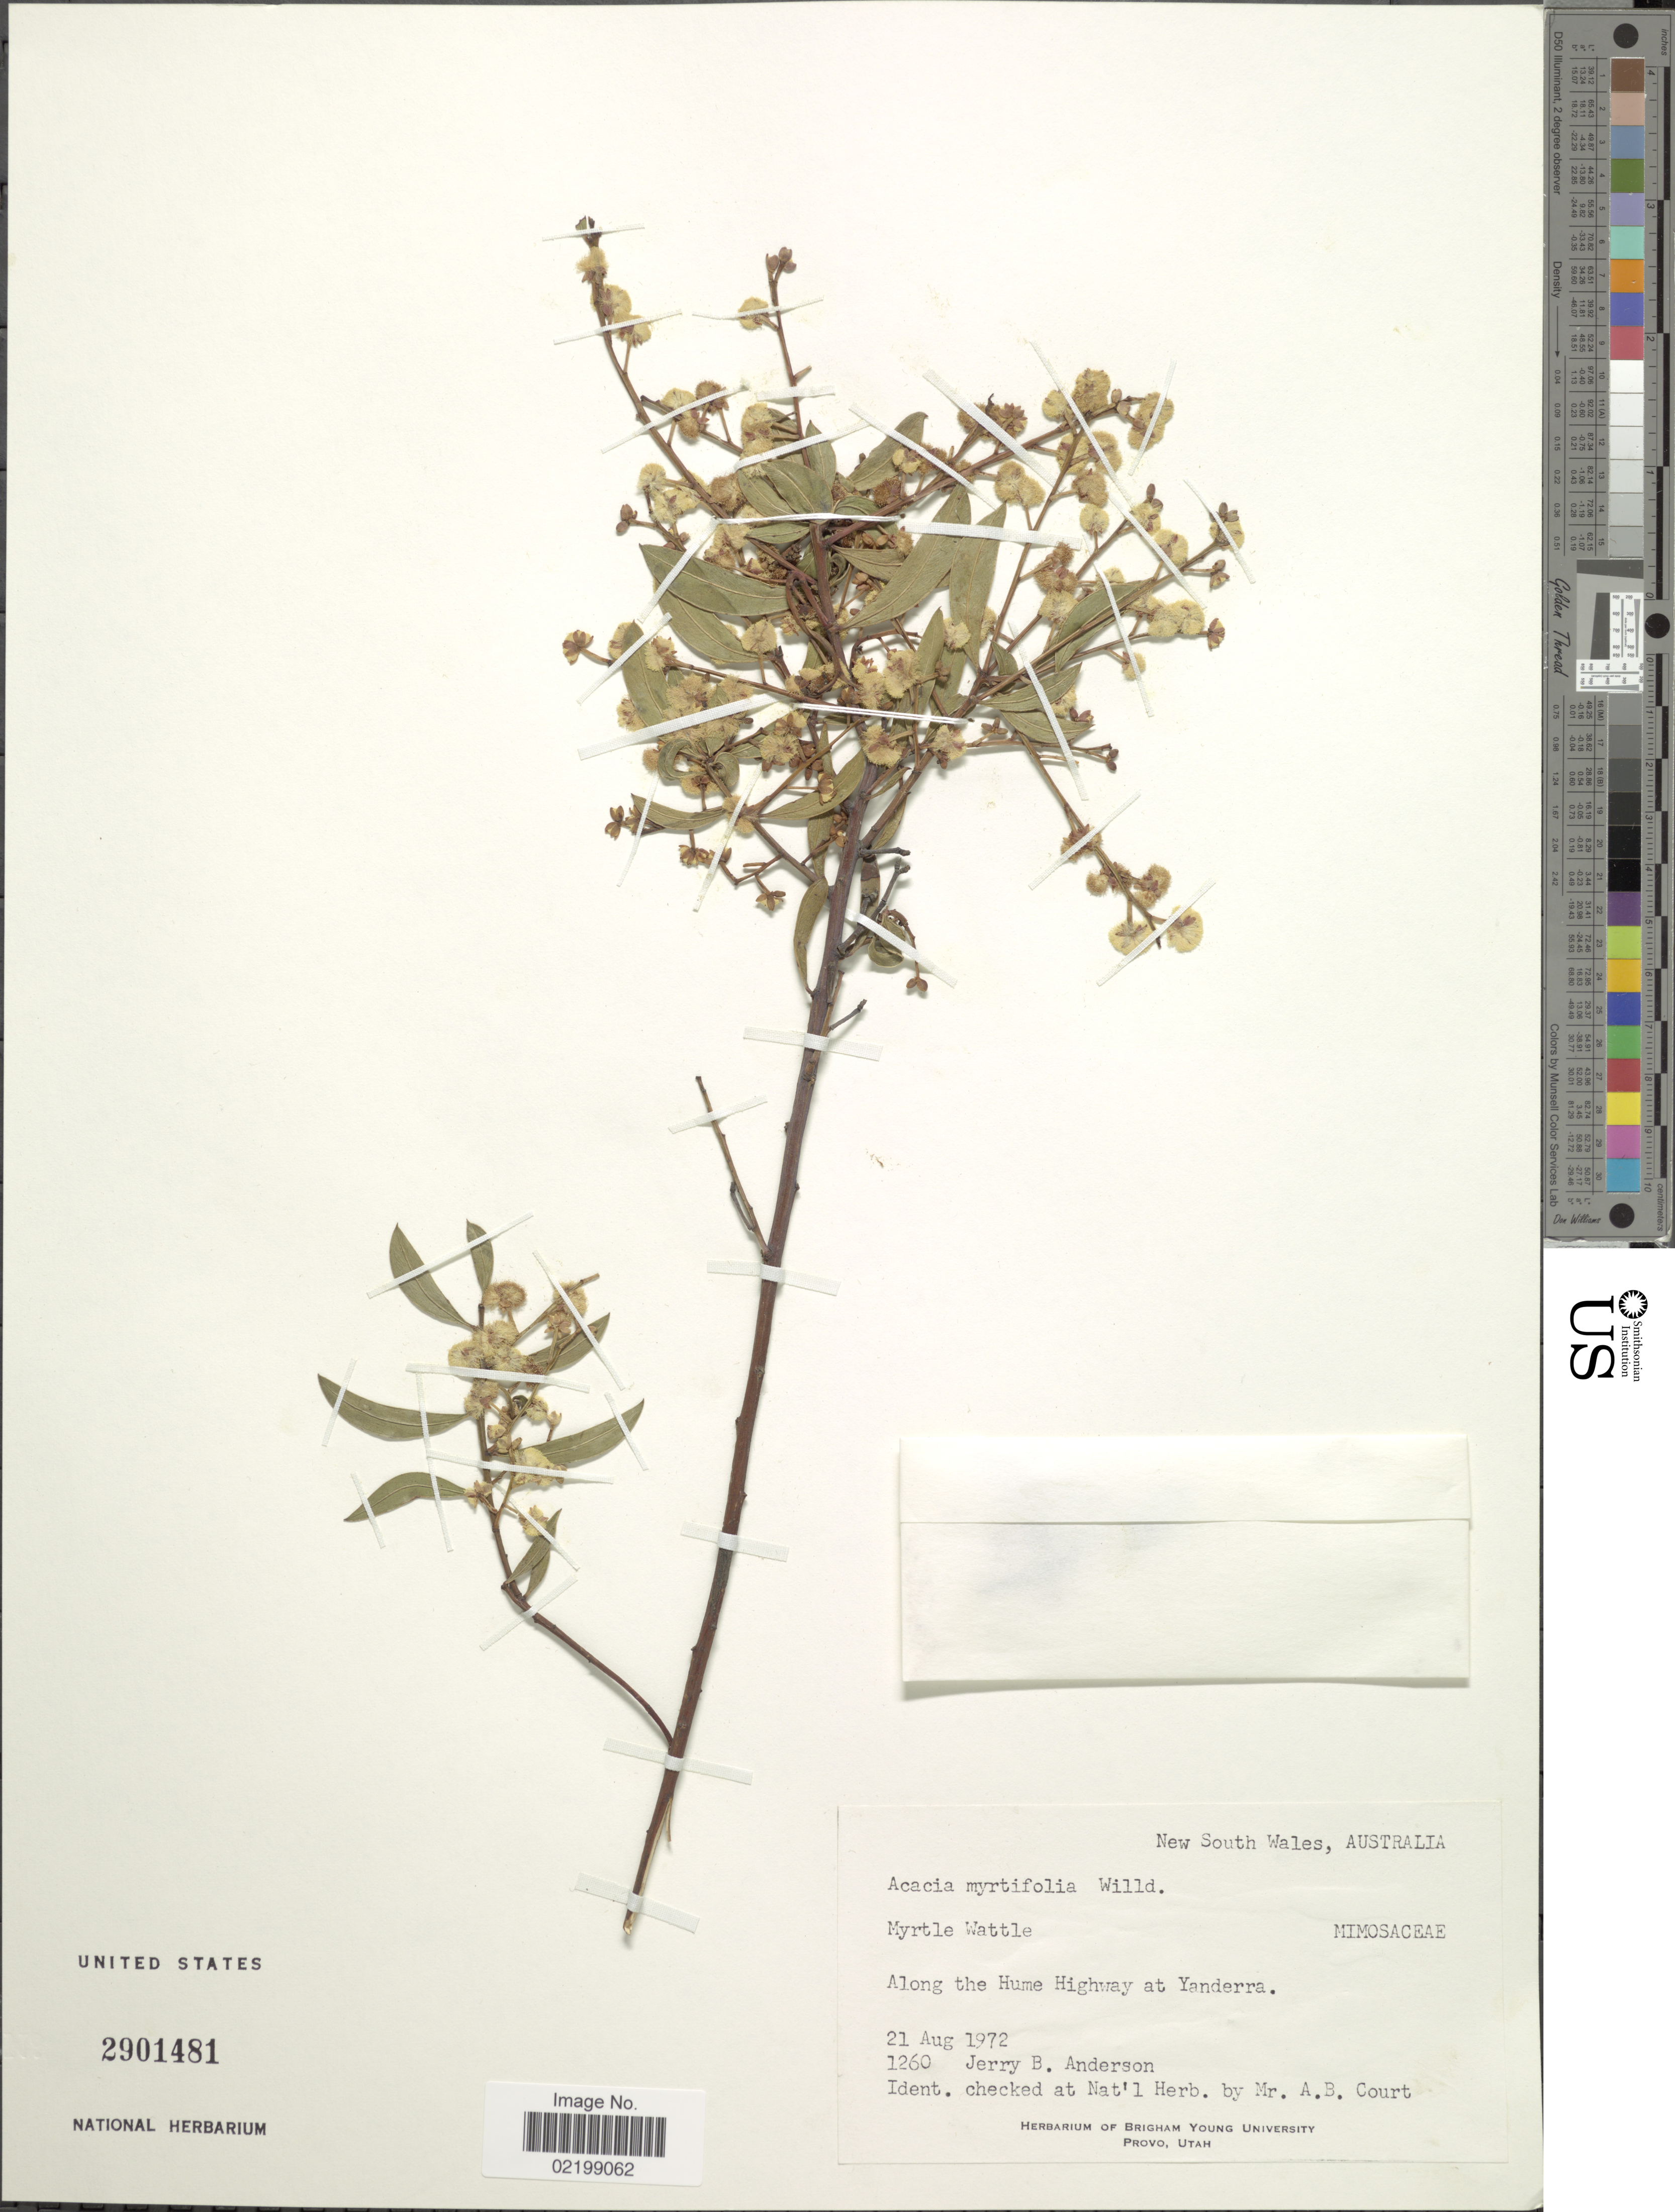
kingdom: Plantae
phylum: Tracheophyta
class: Magnoliopsida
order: Fabales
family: Fabaceae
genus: Acacia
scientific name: Acacia myrtifolia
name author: (Sm.) Willd.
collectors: J. B. Anderson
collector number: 1260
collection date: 1972-08-21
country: Australia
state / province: New South Wales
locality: Along the Hume Highway at Yanderra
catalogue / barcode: US 2901481